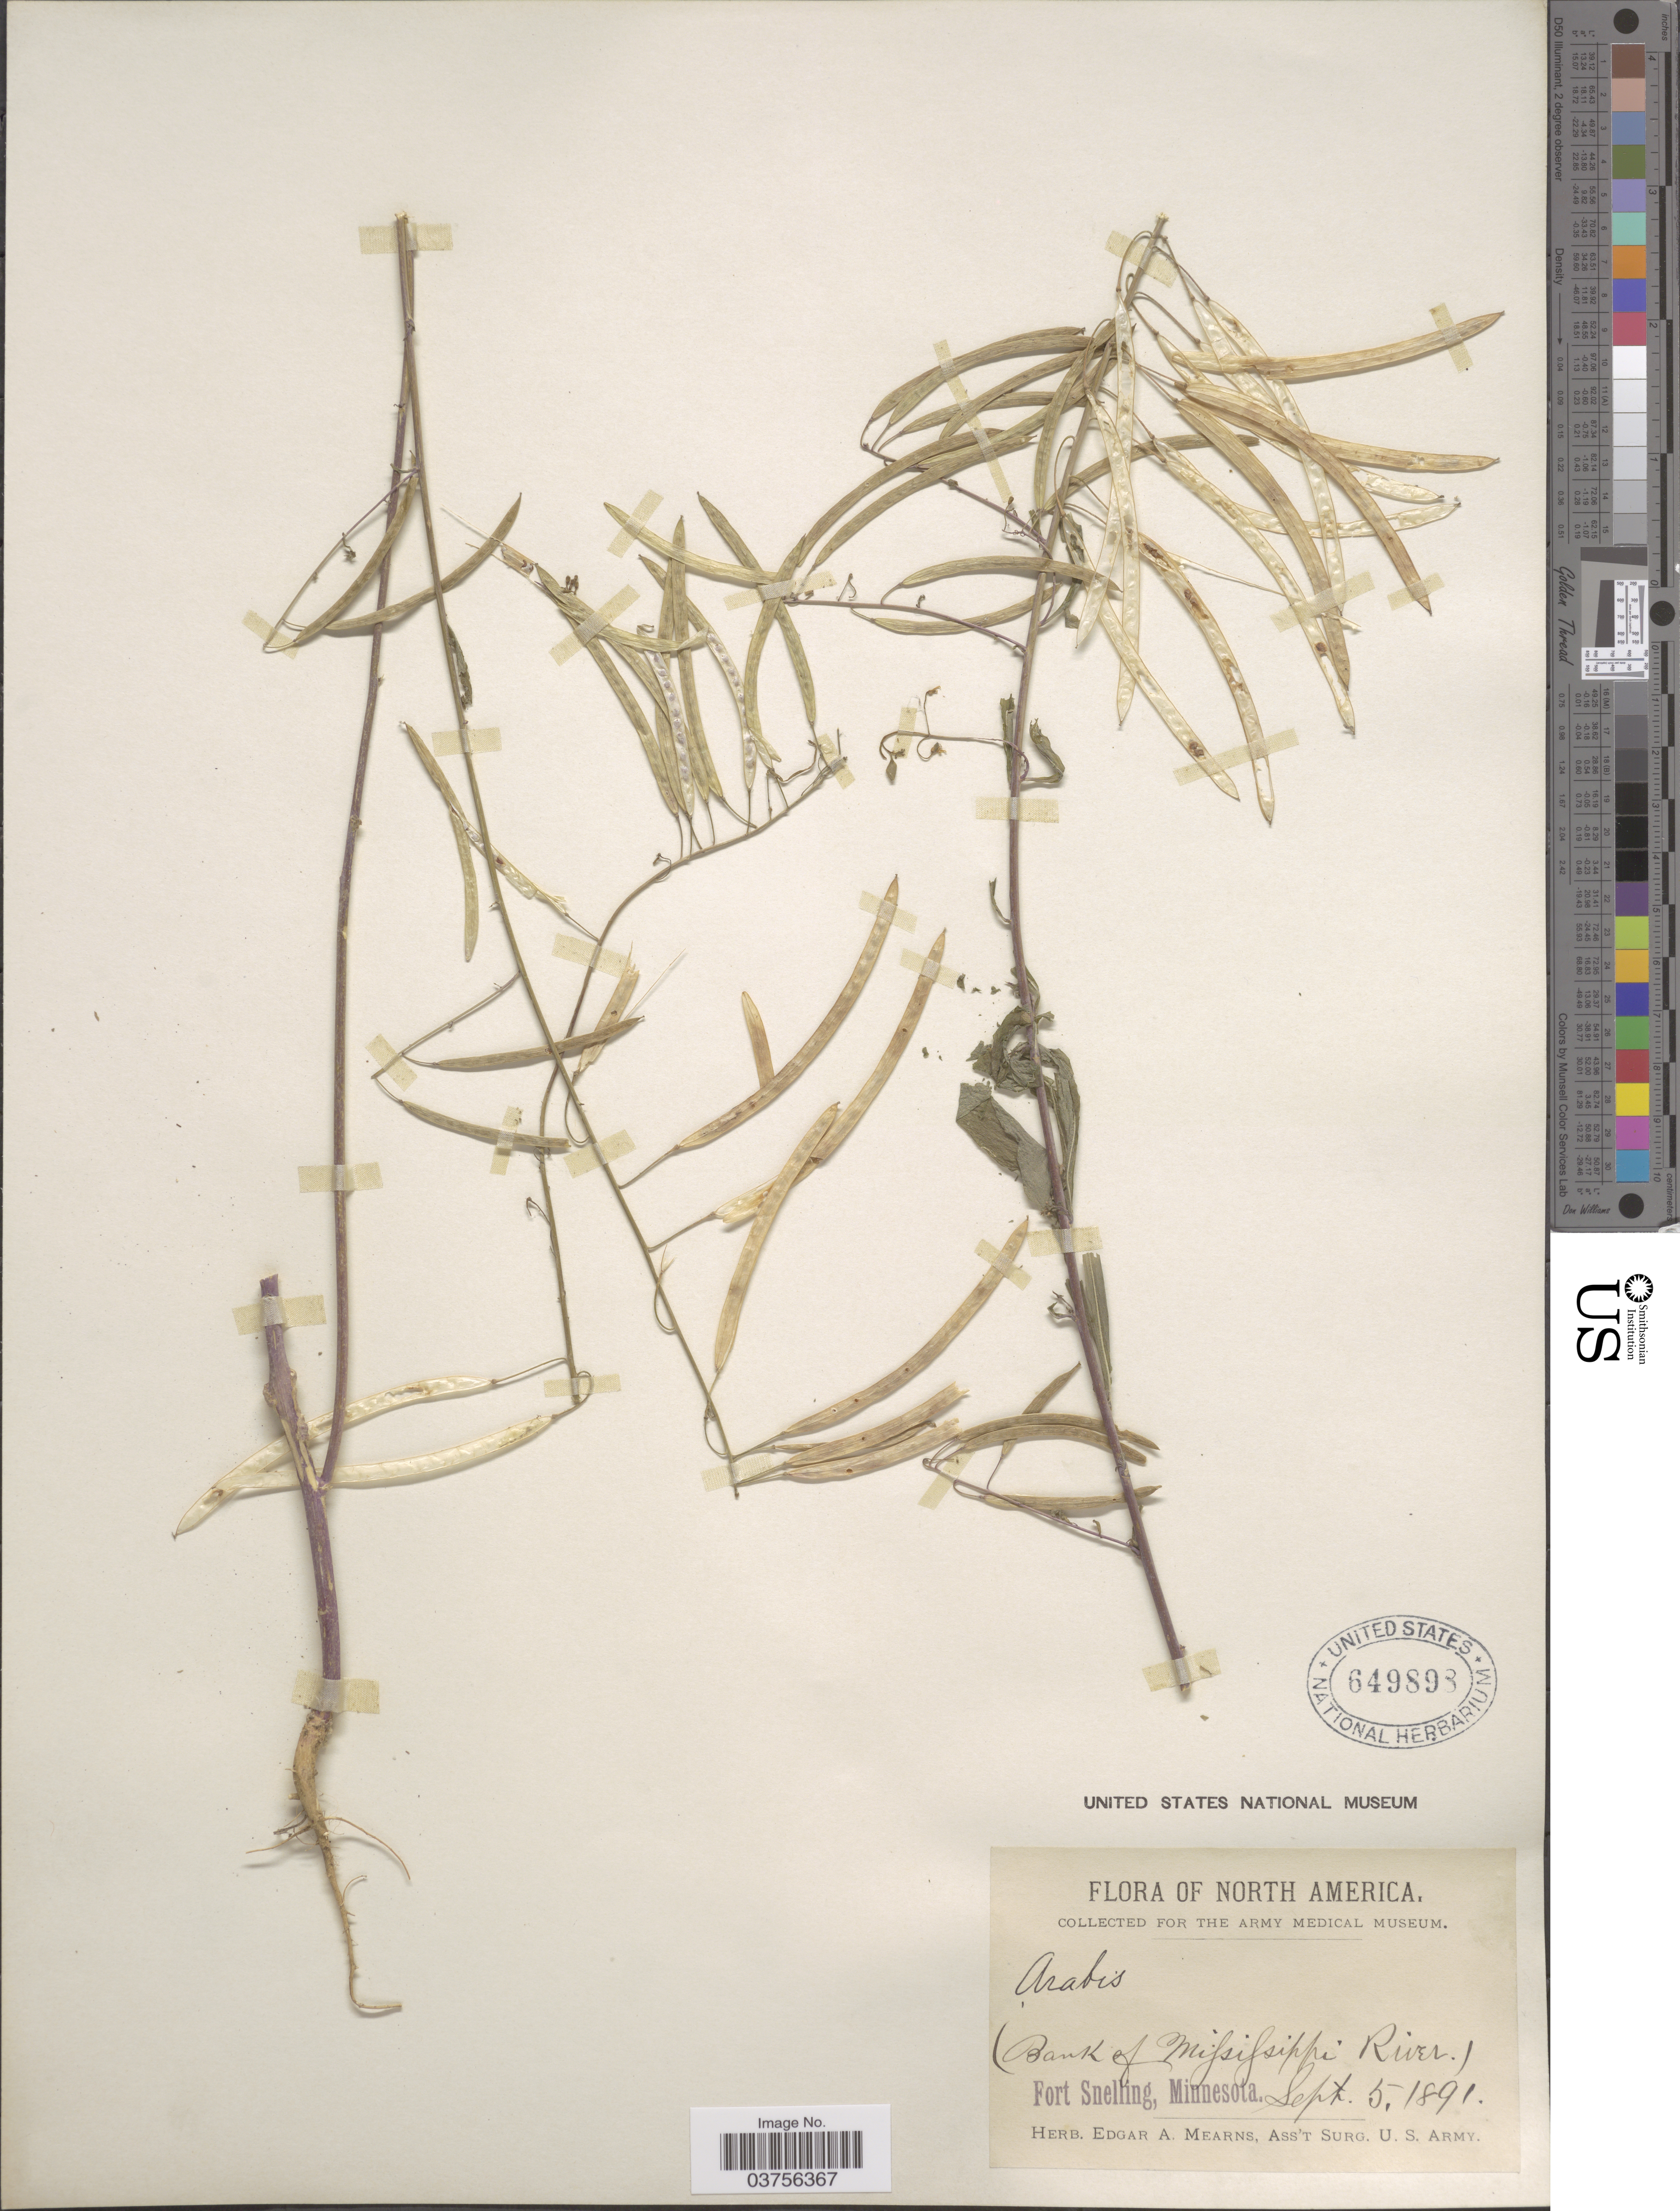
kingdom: Plantae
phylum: Tracheophyta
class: Magnoliopsida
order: Brassicales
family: Brassicaceae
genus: Arabis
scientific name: Arabis canadensis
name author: L.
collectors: ex herb. Edgar A. Mearns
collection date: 1891-09-05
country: United States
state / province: Minnesota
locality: Bank of Mississippi River. Fort Snelling.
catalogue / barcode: US 649898